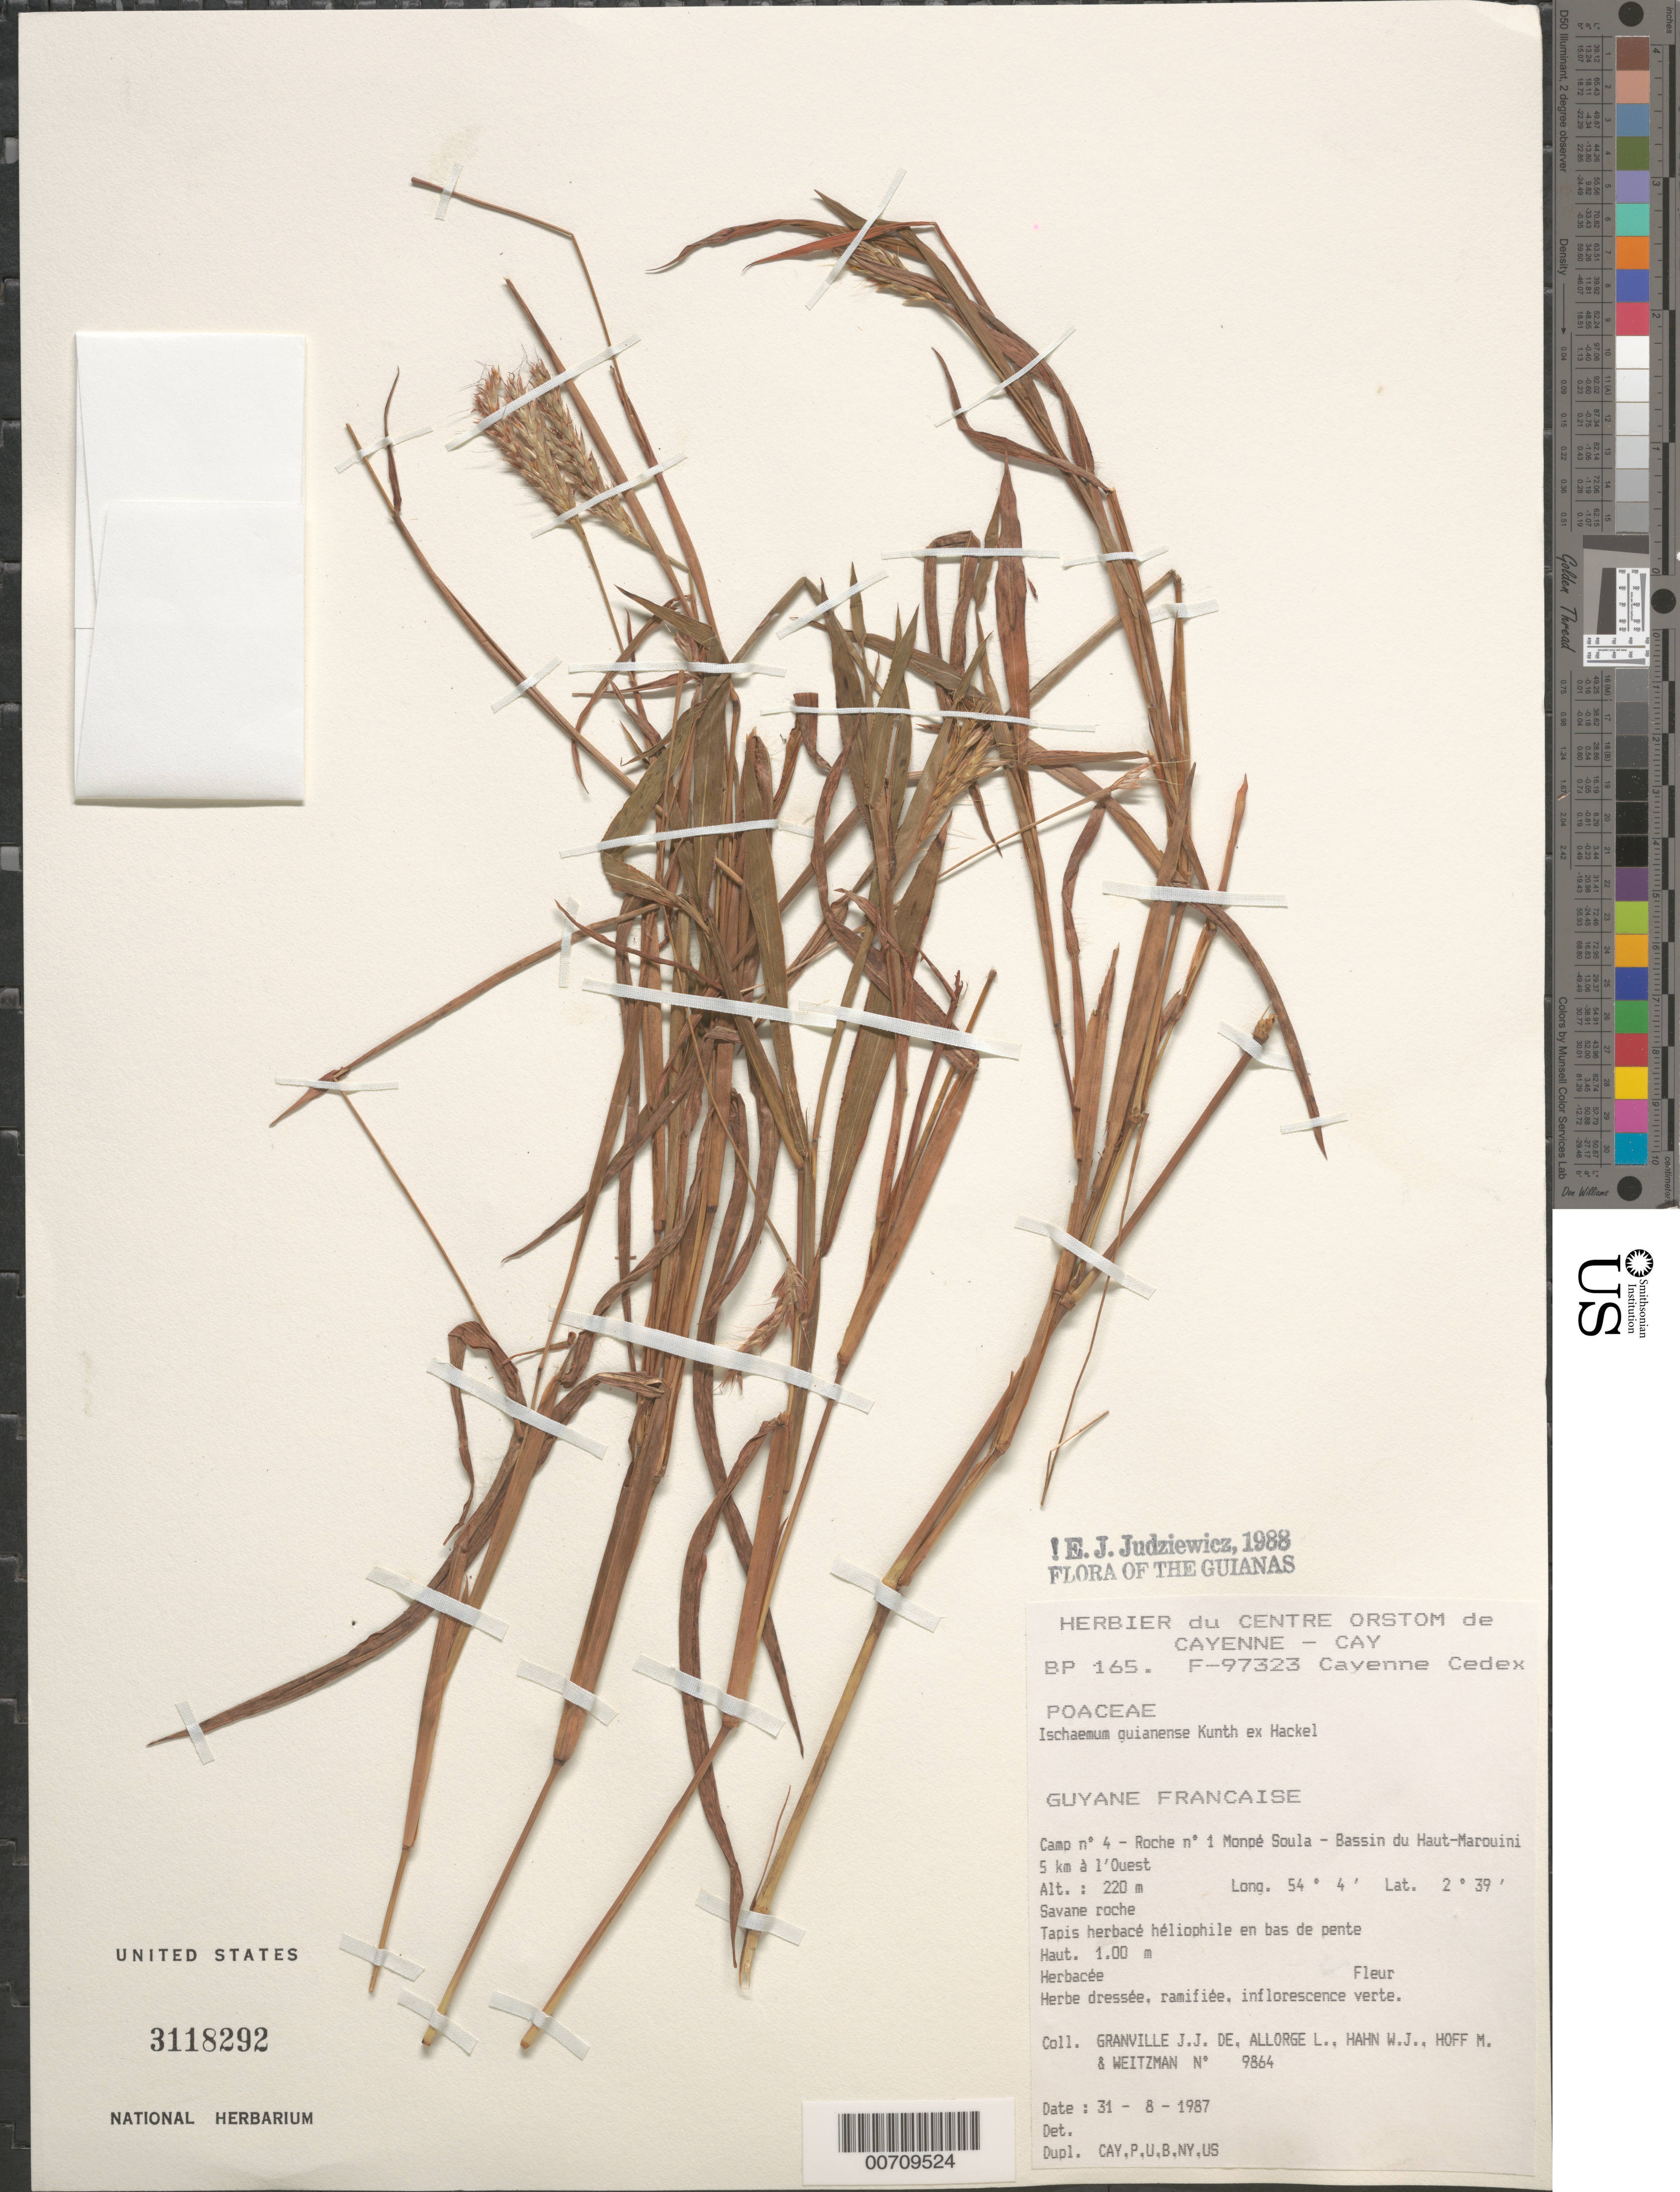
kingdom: Plantae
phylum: Tracheophyta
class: Liliopsida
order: Poales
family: Poaceae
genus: Ischaemum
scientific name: Ischaemum guianense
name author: Kunth ex Hack.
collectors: J.-J. de Granville, L. Allorge, W. J. Hahn, M. Hoff & Weitzman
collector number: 9864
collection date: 1987-08-31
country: French Guiana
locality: The Guianas. Camp n° 4 - Roche n° 1 Monpé Soula - Bassin du Haut-Marouini 5 km à l'Ouest.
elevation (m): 220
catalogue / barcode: US 3118292